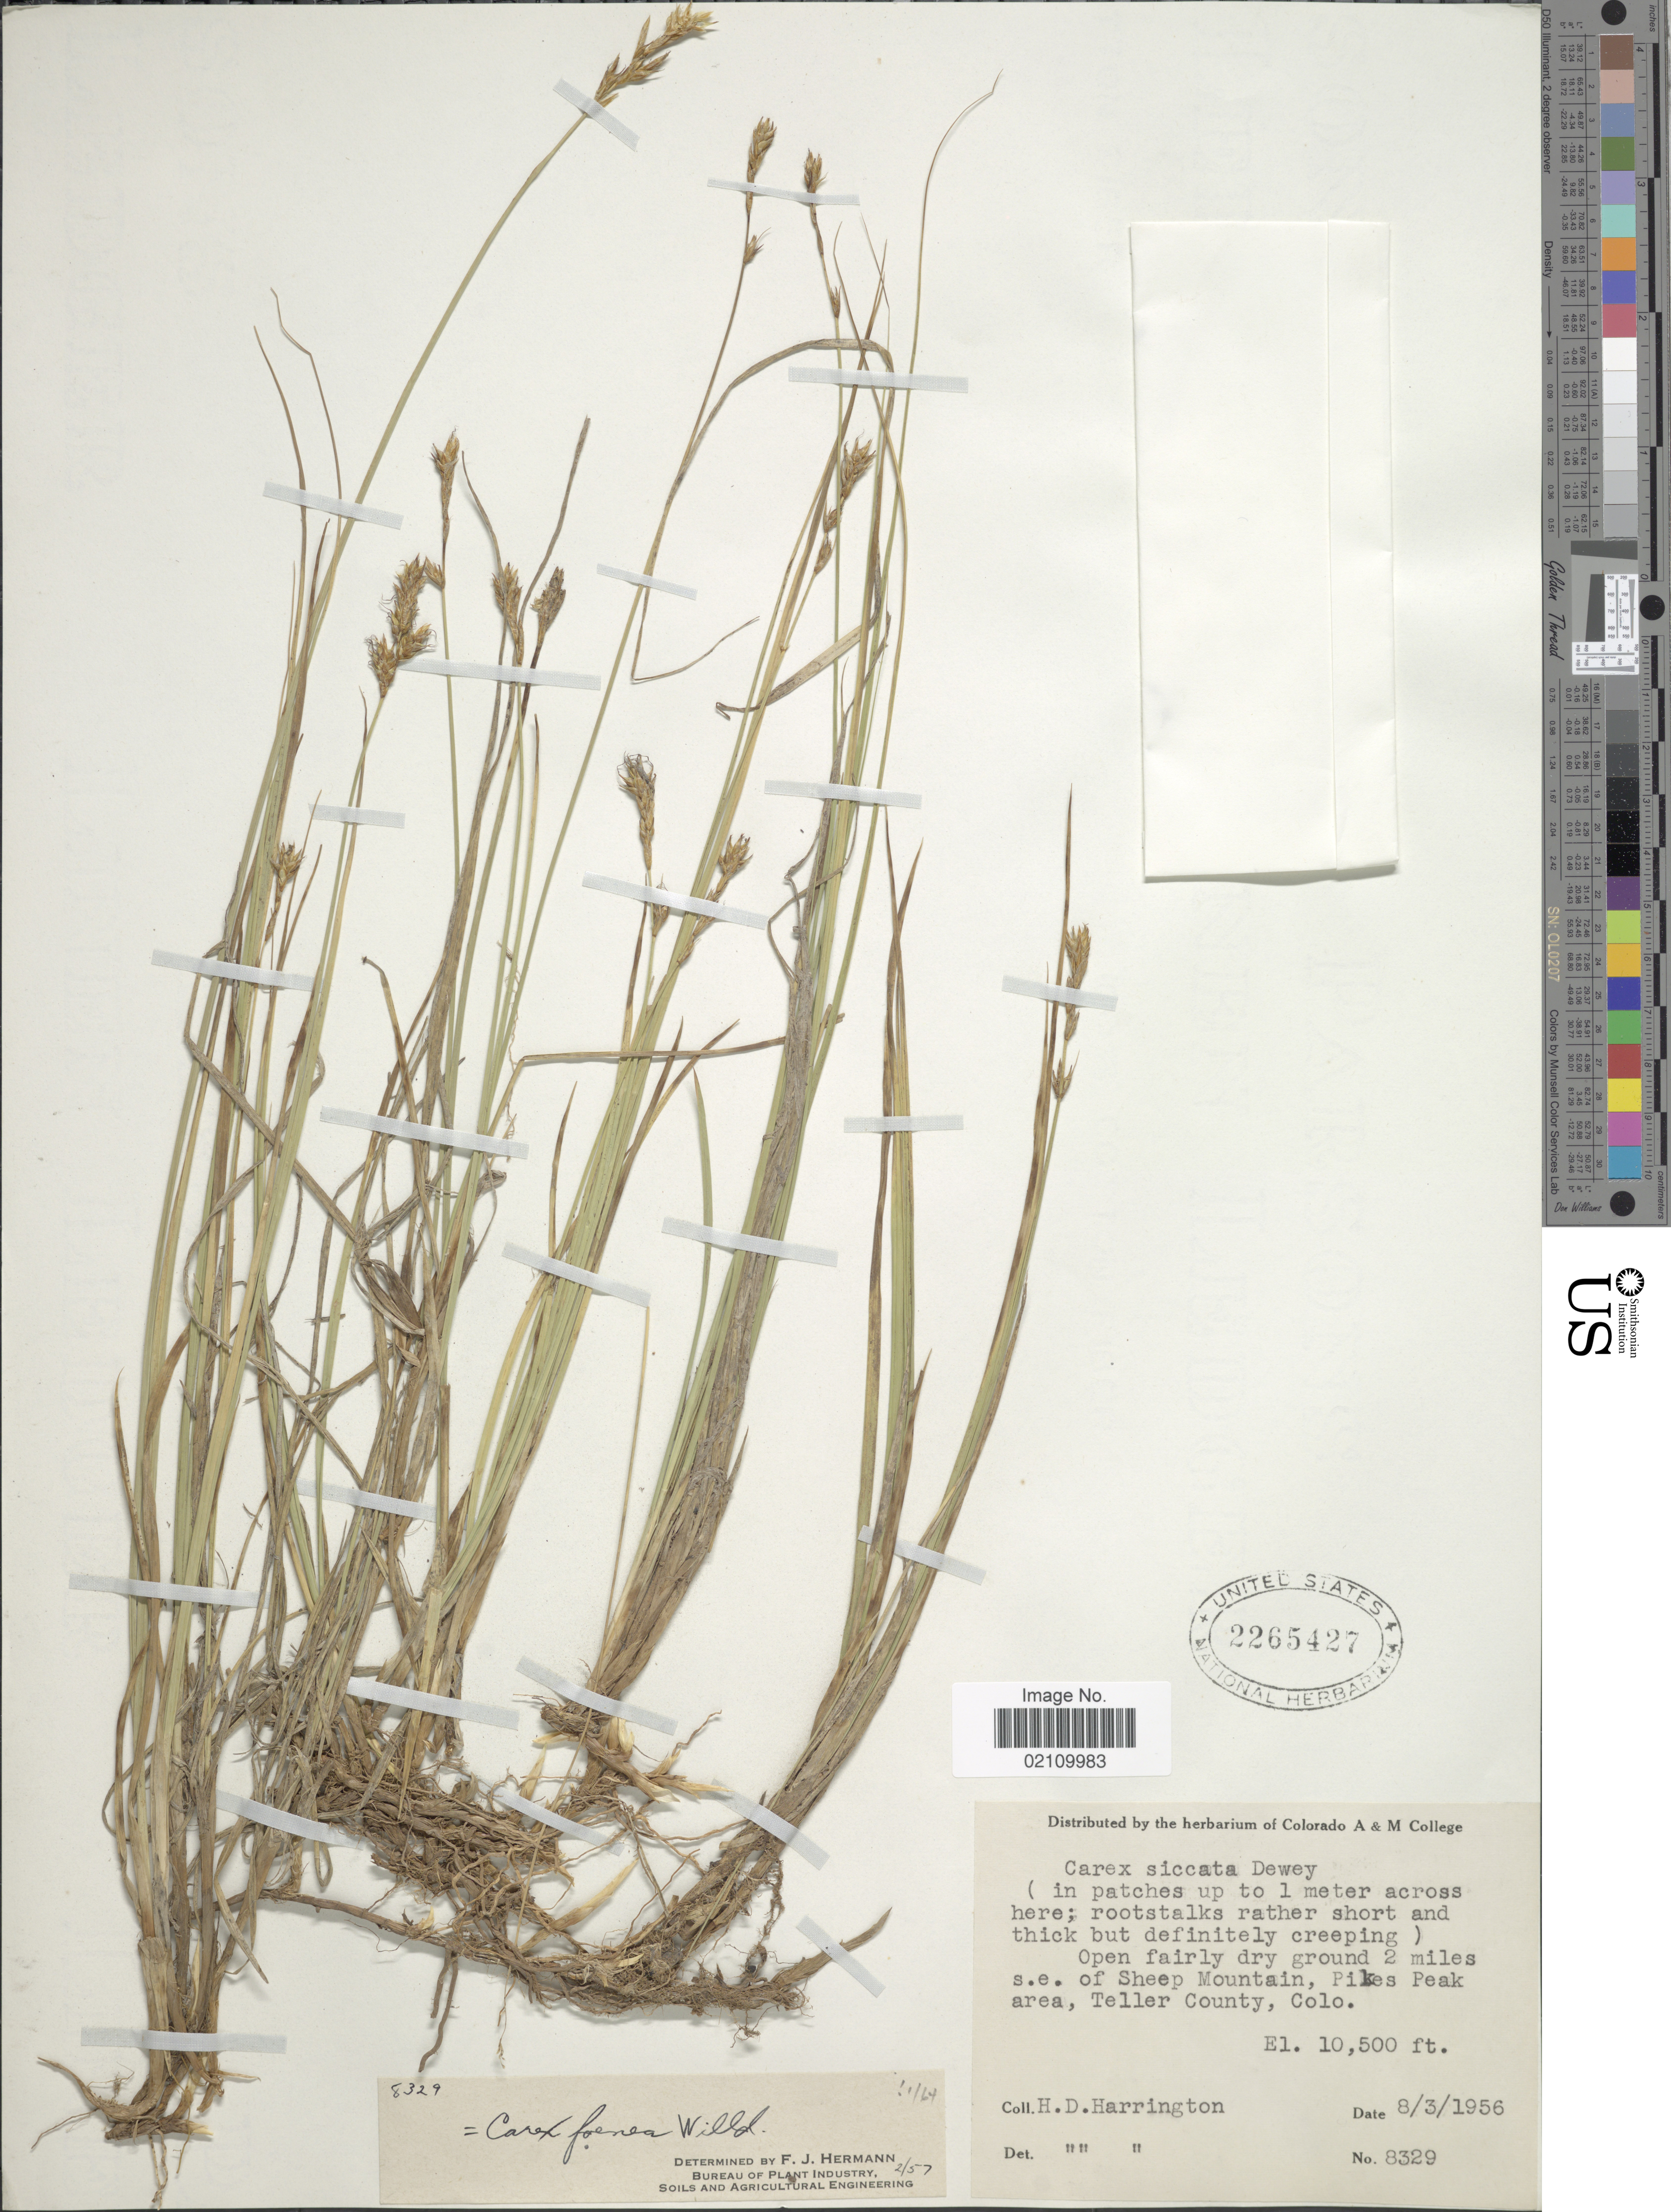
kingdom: Plantae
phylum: Tracheophyta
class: Liliopsida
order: Poales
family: Cyperaceae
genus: Carex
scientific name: Carex siccata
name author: Dewey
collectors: H. Harrington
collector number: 8329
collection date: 1956-08-03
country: United States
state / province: Colorado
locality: Open fairly dry ground 2 miles s.e. of Sheep Mountain, Pikes Peak area, Teller County, Colo.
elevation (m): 3200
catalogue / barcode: US 2265427